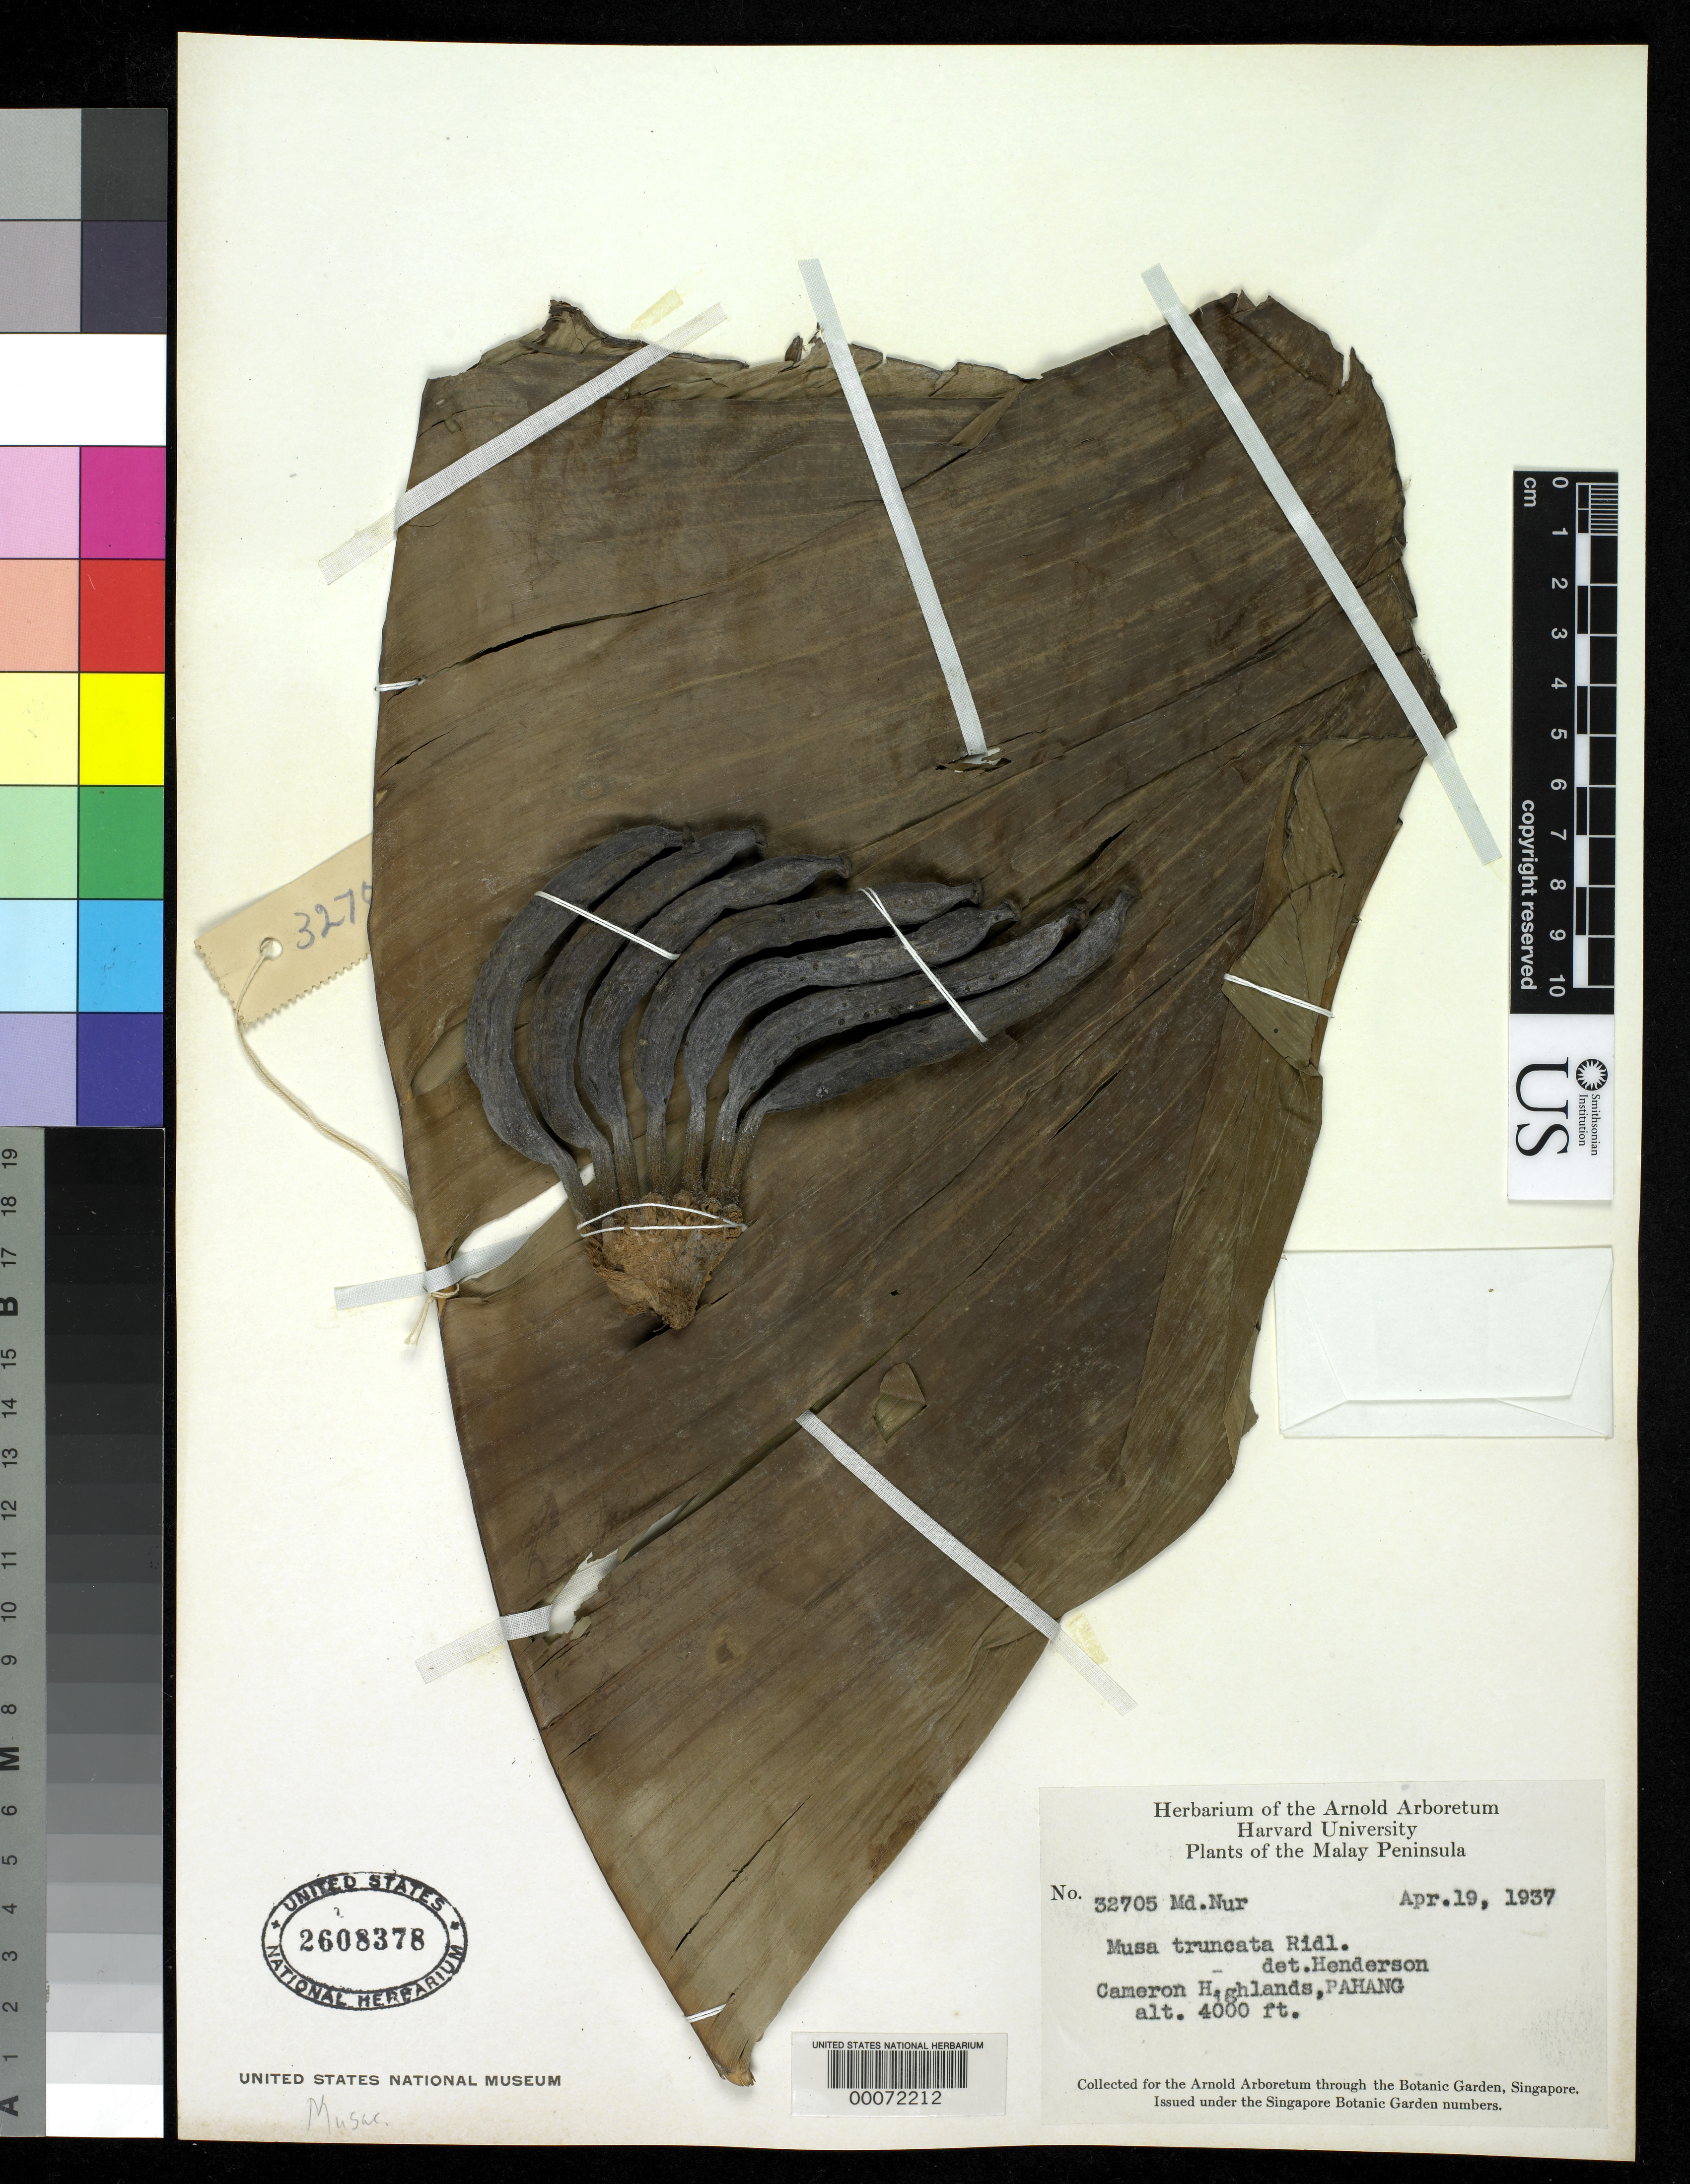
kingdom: Plantae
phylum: Tracheophyta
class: Liliopsida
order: Zingiberales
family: Musaceae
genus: Musa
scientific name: Musa truncata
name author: Ridl.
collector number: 32705 Md. Nur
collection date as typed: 19 Apr 1937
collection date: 1937-04-19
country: Malaysia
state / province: Pulau Pinang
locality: Cameron highlands, pahang [Malay Peninsula]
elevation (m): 1219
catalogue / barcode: US 2608378